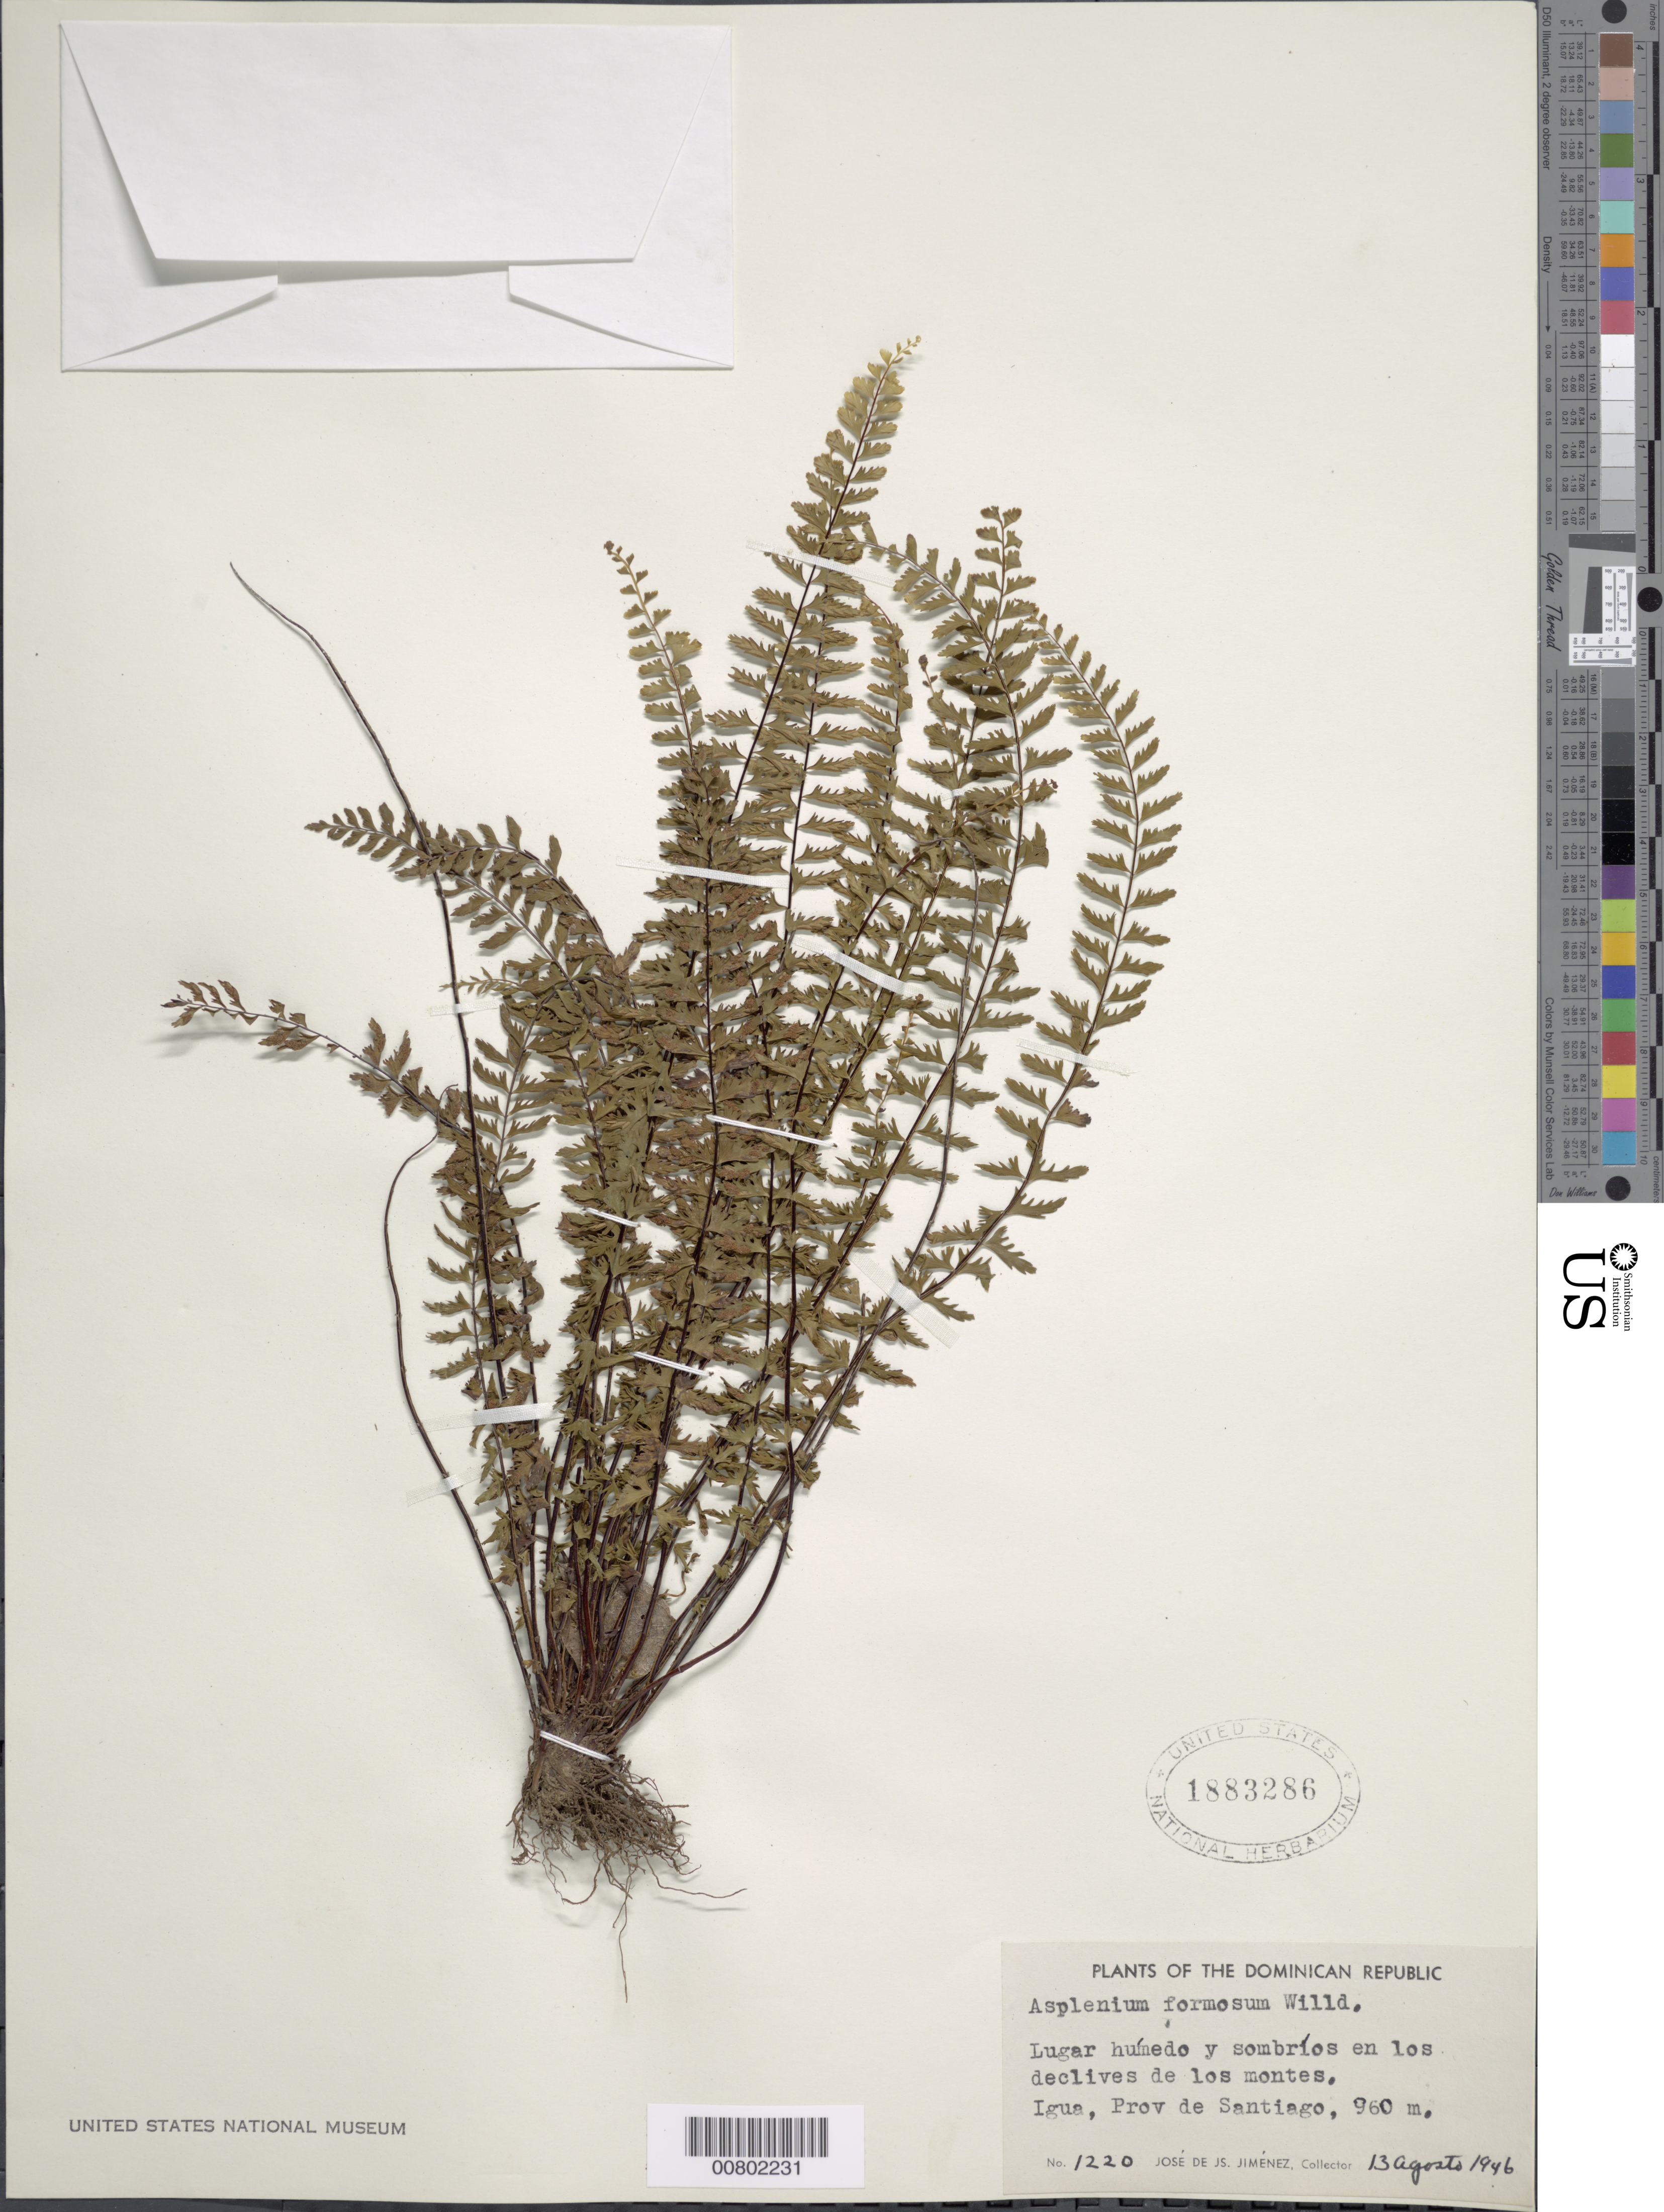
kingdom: Plantae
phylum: Tracheophyta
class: Polypodiopsida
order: Polypodiales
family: Aspleniaceae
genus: Asplenium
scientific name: Asplenium formosum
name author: Willd.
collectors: J. J. Jiménez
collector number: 1220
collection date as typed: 13 Aug 1946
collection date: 1946-08-13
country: Dominican Republic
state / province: Santiago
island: Hispaniola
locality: Igua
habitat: Lugar húmedo y sombríos en los declives de los montes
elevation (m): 960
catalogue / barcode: US 1883286